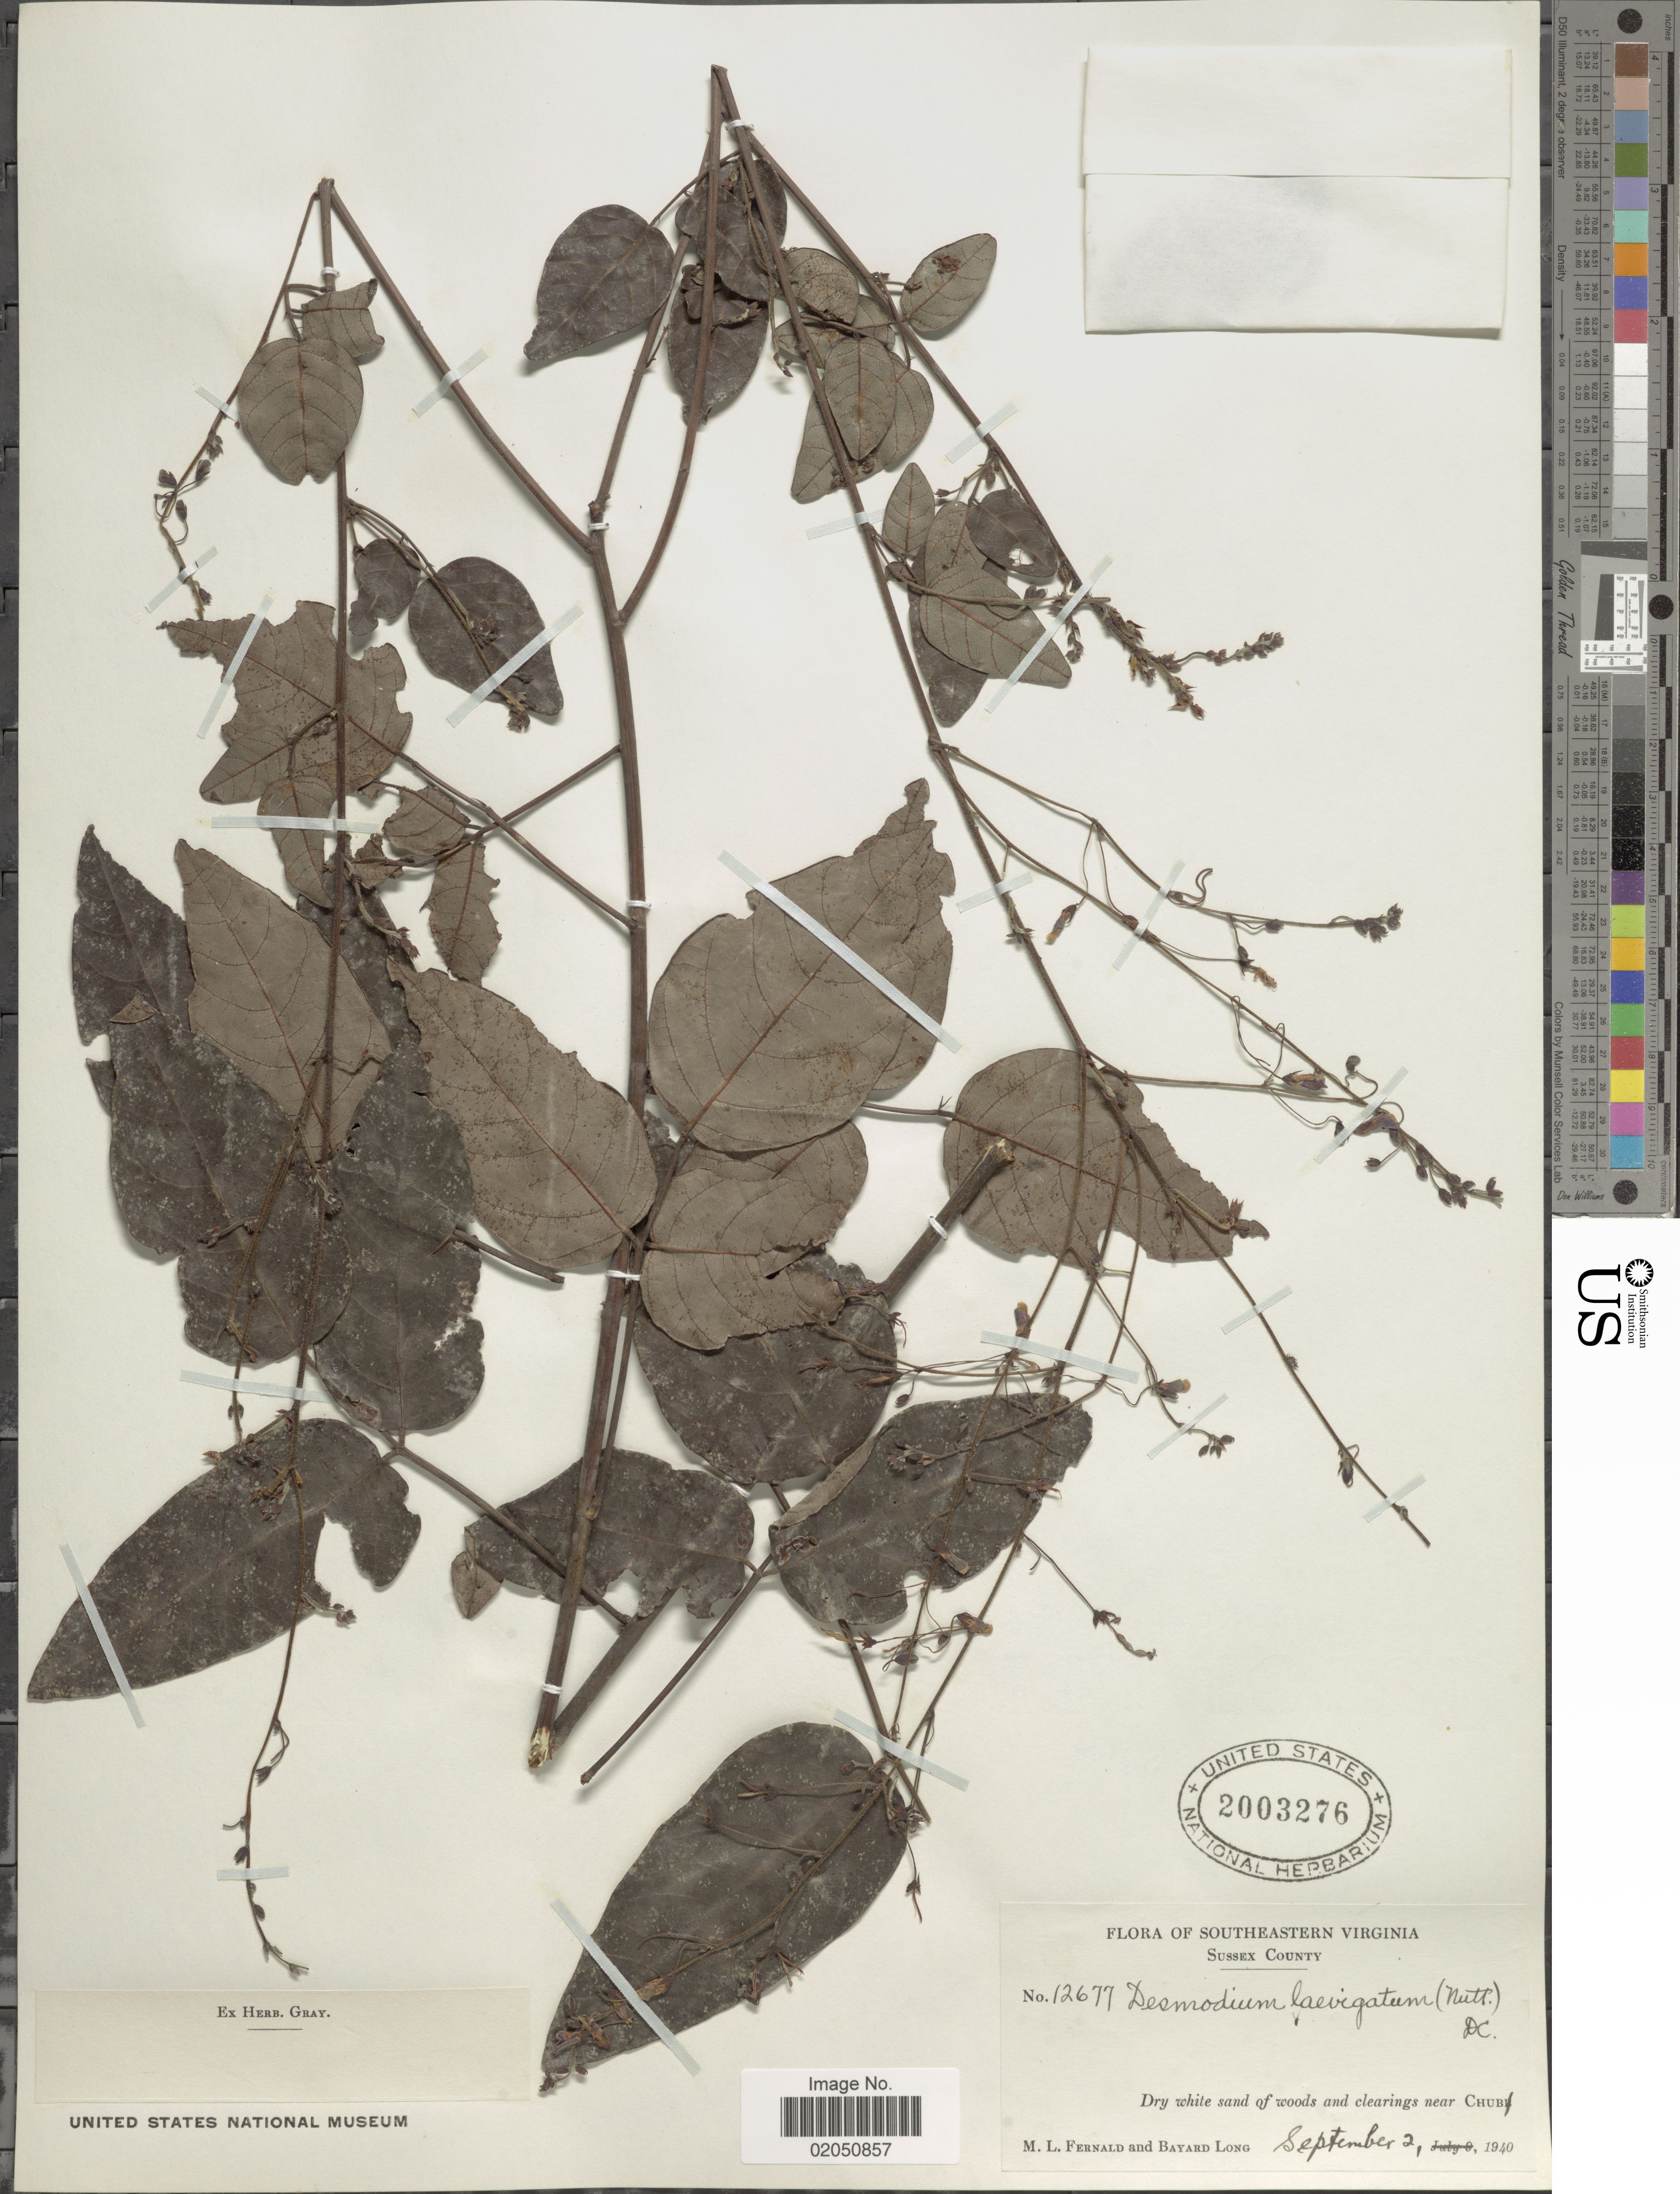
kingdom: Plantae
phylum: Tracheophyta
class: Magnoliopsida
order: Fabales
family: Fabaceae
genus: Desmodium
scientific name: Desmodium laevigatum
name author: (Nutt.) DC.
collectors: M. L. Fernald & B. Long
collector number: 12677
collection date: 1940-09-02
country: United States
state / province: Virginia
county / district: Sussex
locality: Southeastern Virginia, Sussex County, Dry white sand of woods and clearing near Chub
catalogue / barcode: US 2003276